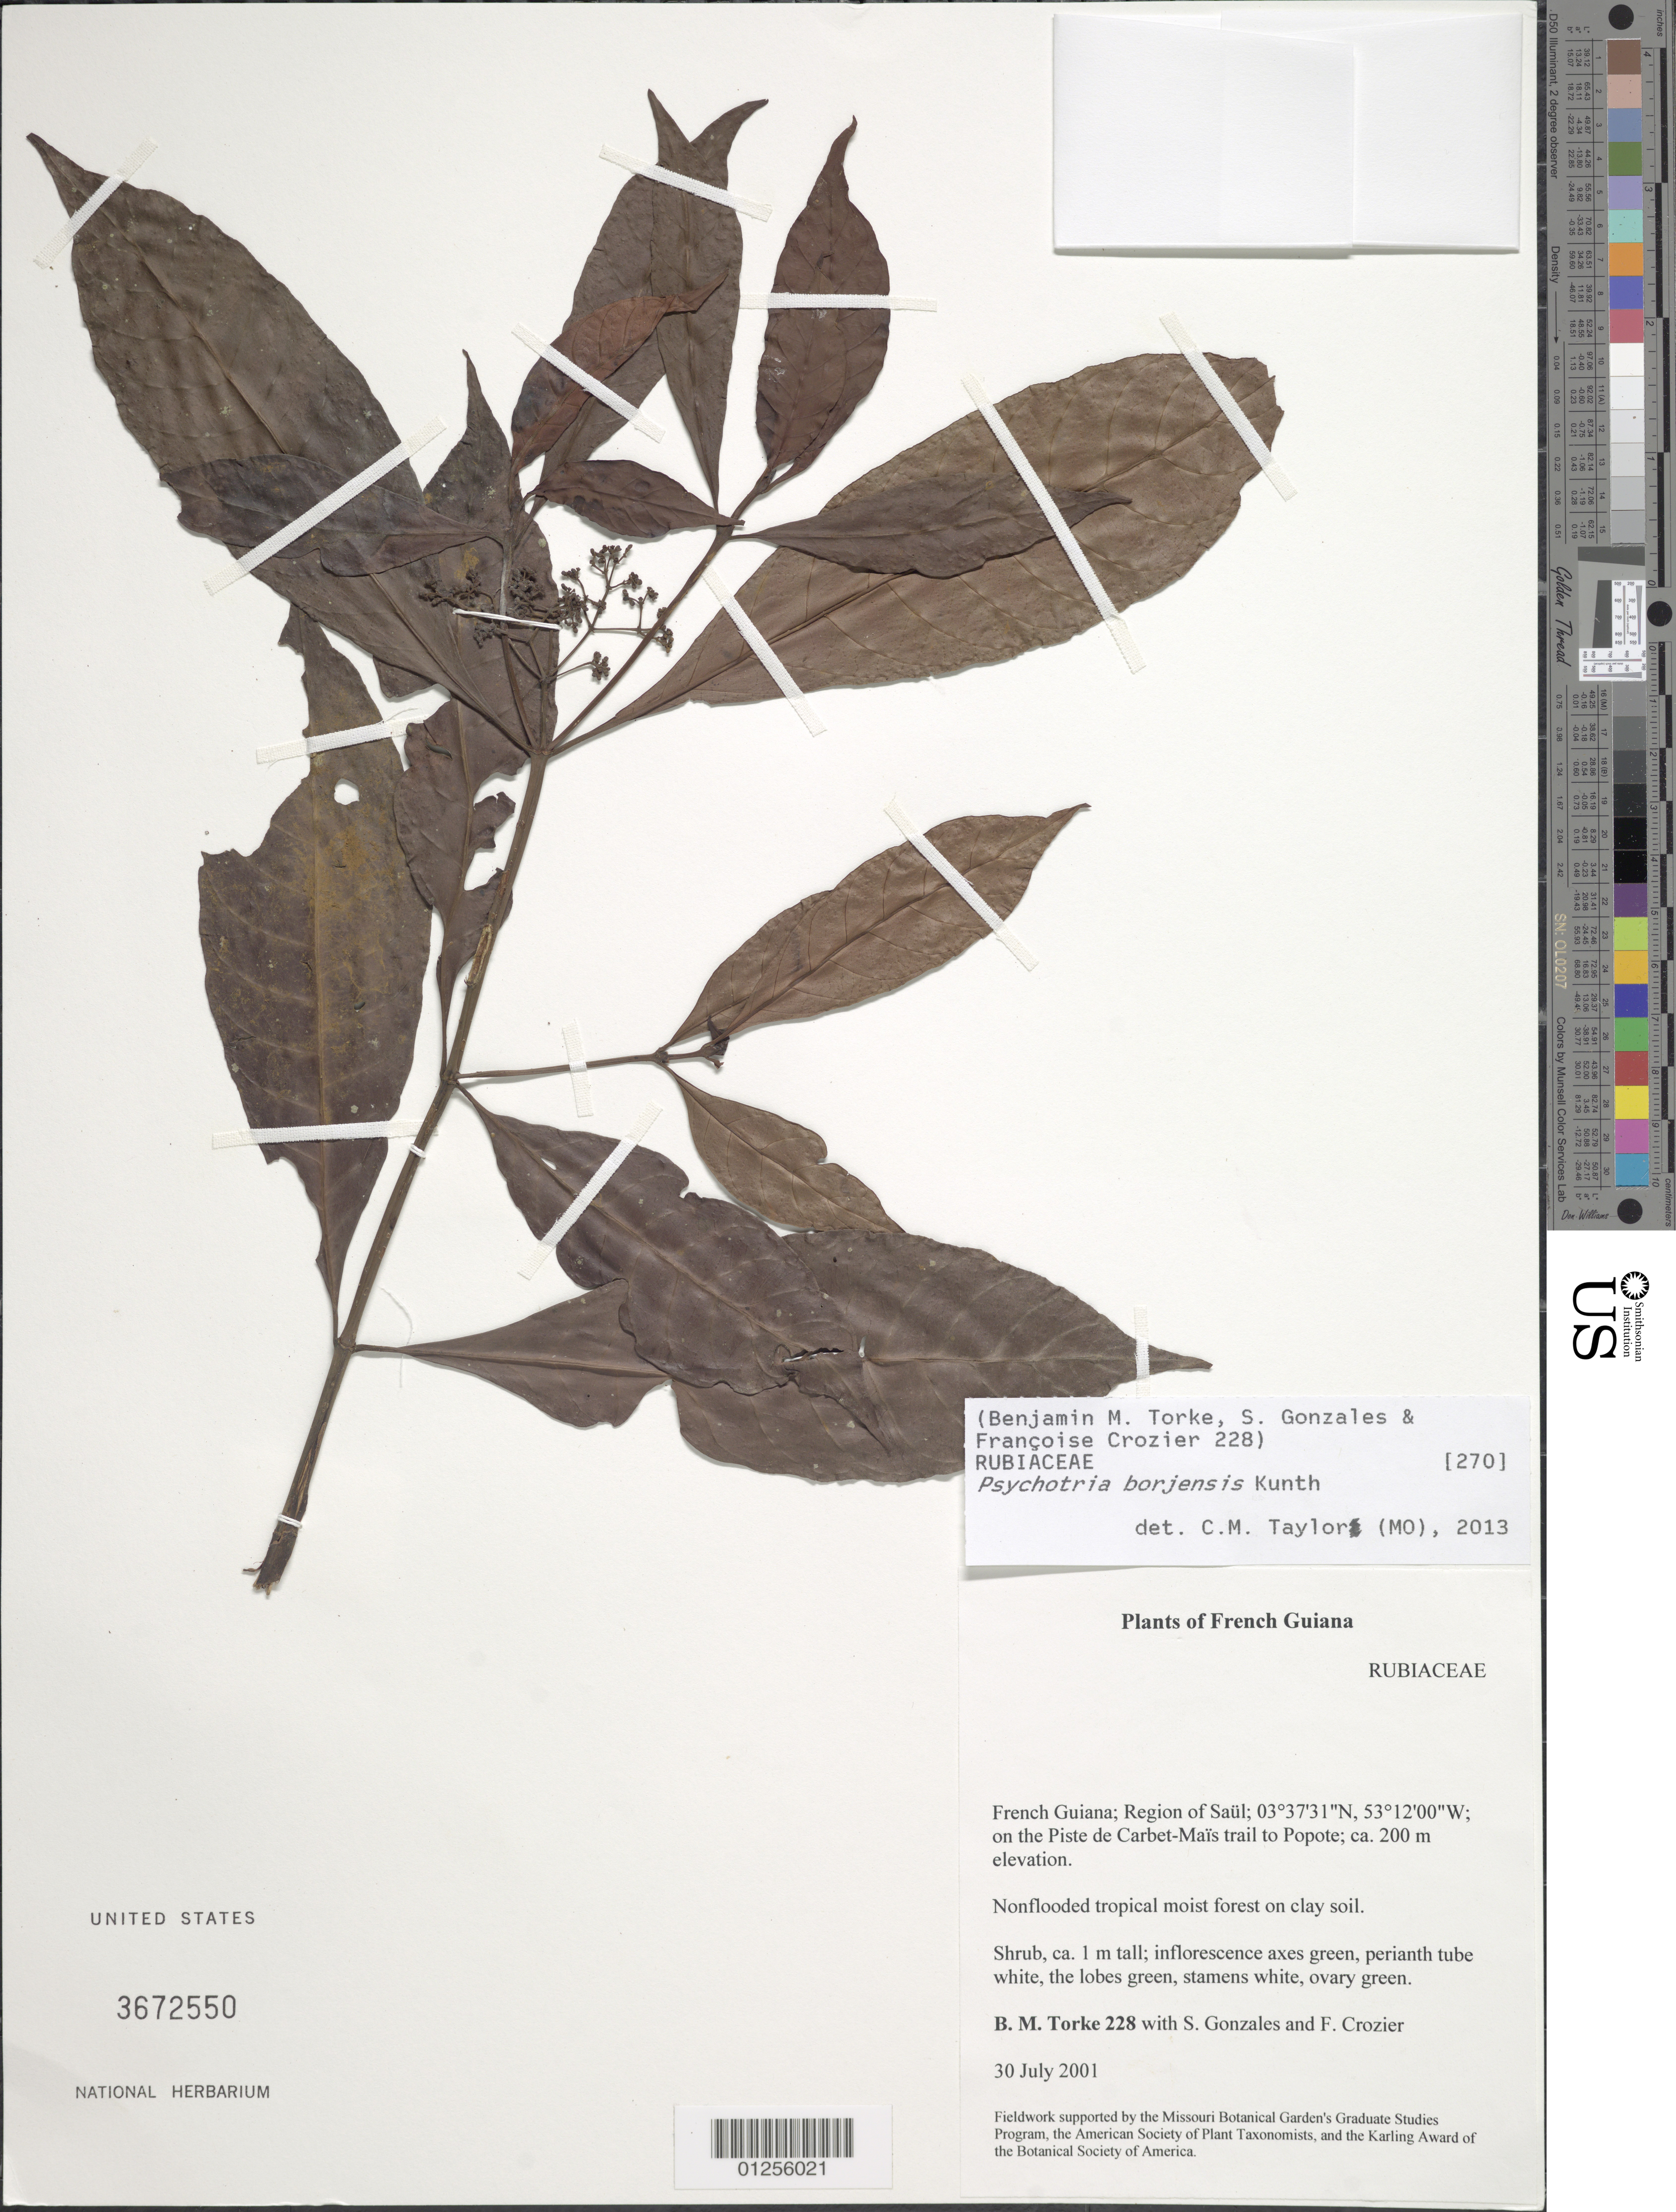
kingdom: Plantae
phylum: Tracheophyta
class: Magnoliopsida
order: Gentianales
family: Rubiaceae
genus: Psychotria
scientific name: Psychotria borjensis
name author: Kunth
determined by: Taylor, Charlotte M.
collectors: B. M. Torke, S. Gonzáles & F. Crozier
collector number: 228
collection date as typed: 30 Jul 2001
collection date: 2001-07-30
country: French Guiana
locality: Region of Saul, on the Piste de Carbet-Mais trail to Popote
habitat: Nonflooded tropical moist forest on clay soil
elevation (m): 200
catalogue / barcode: US 3672550